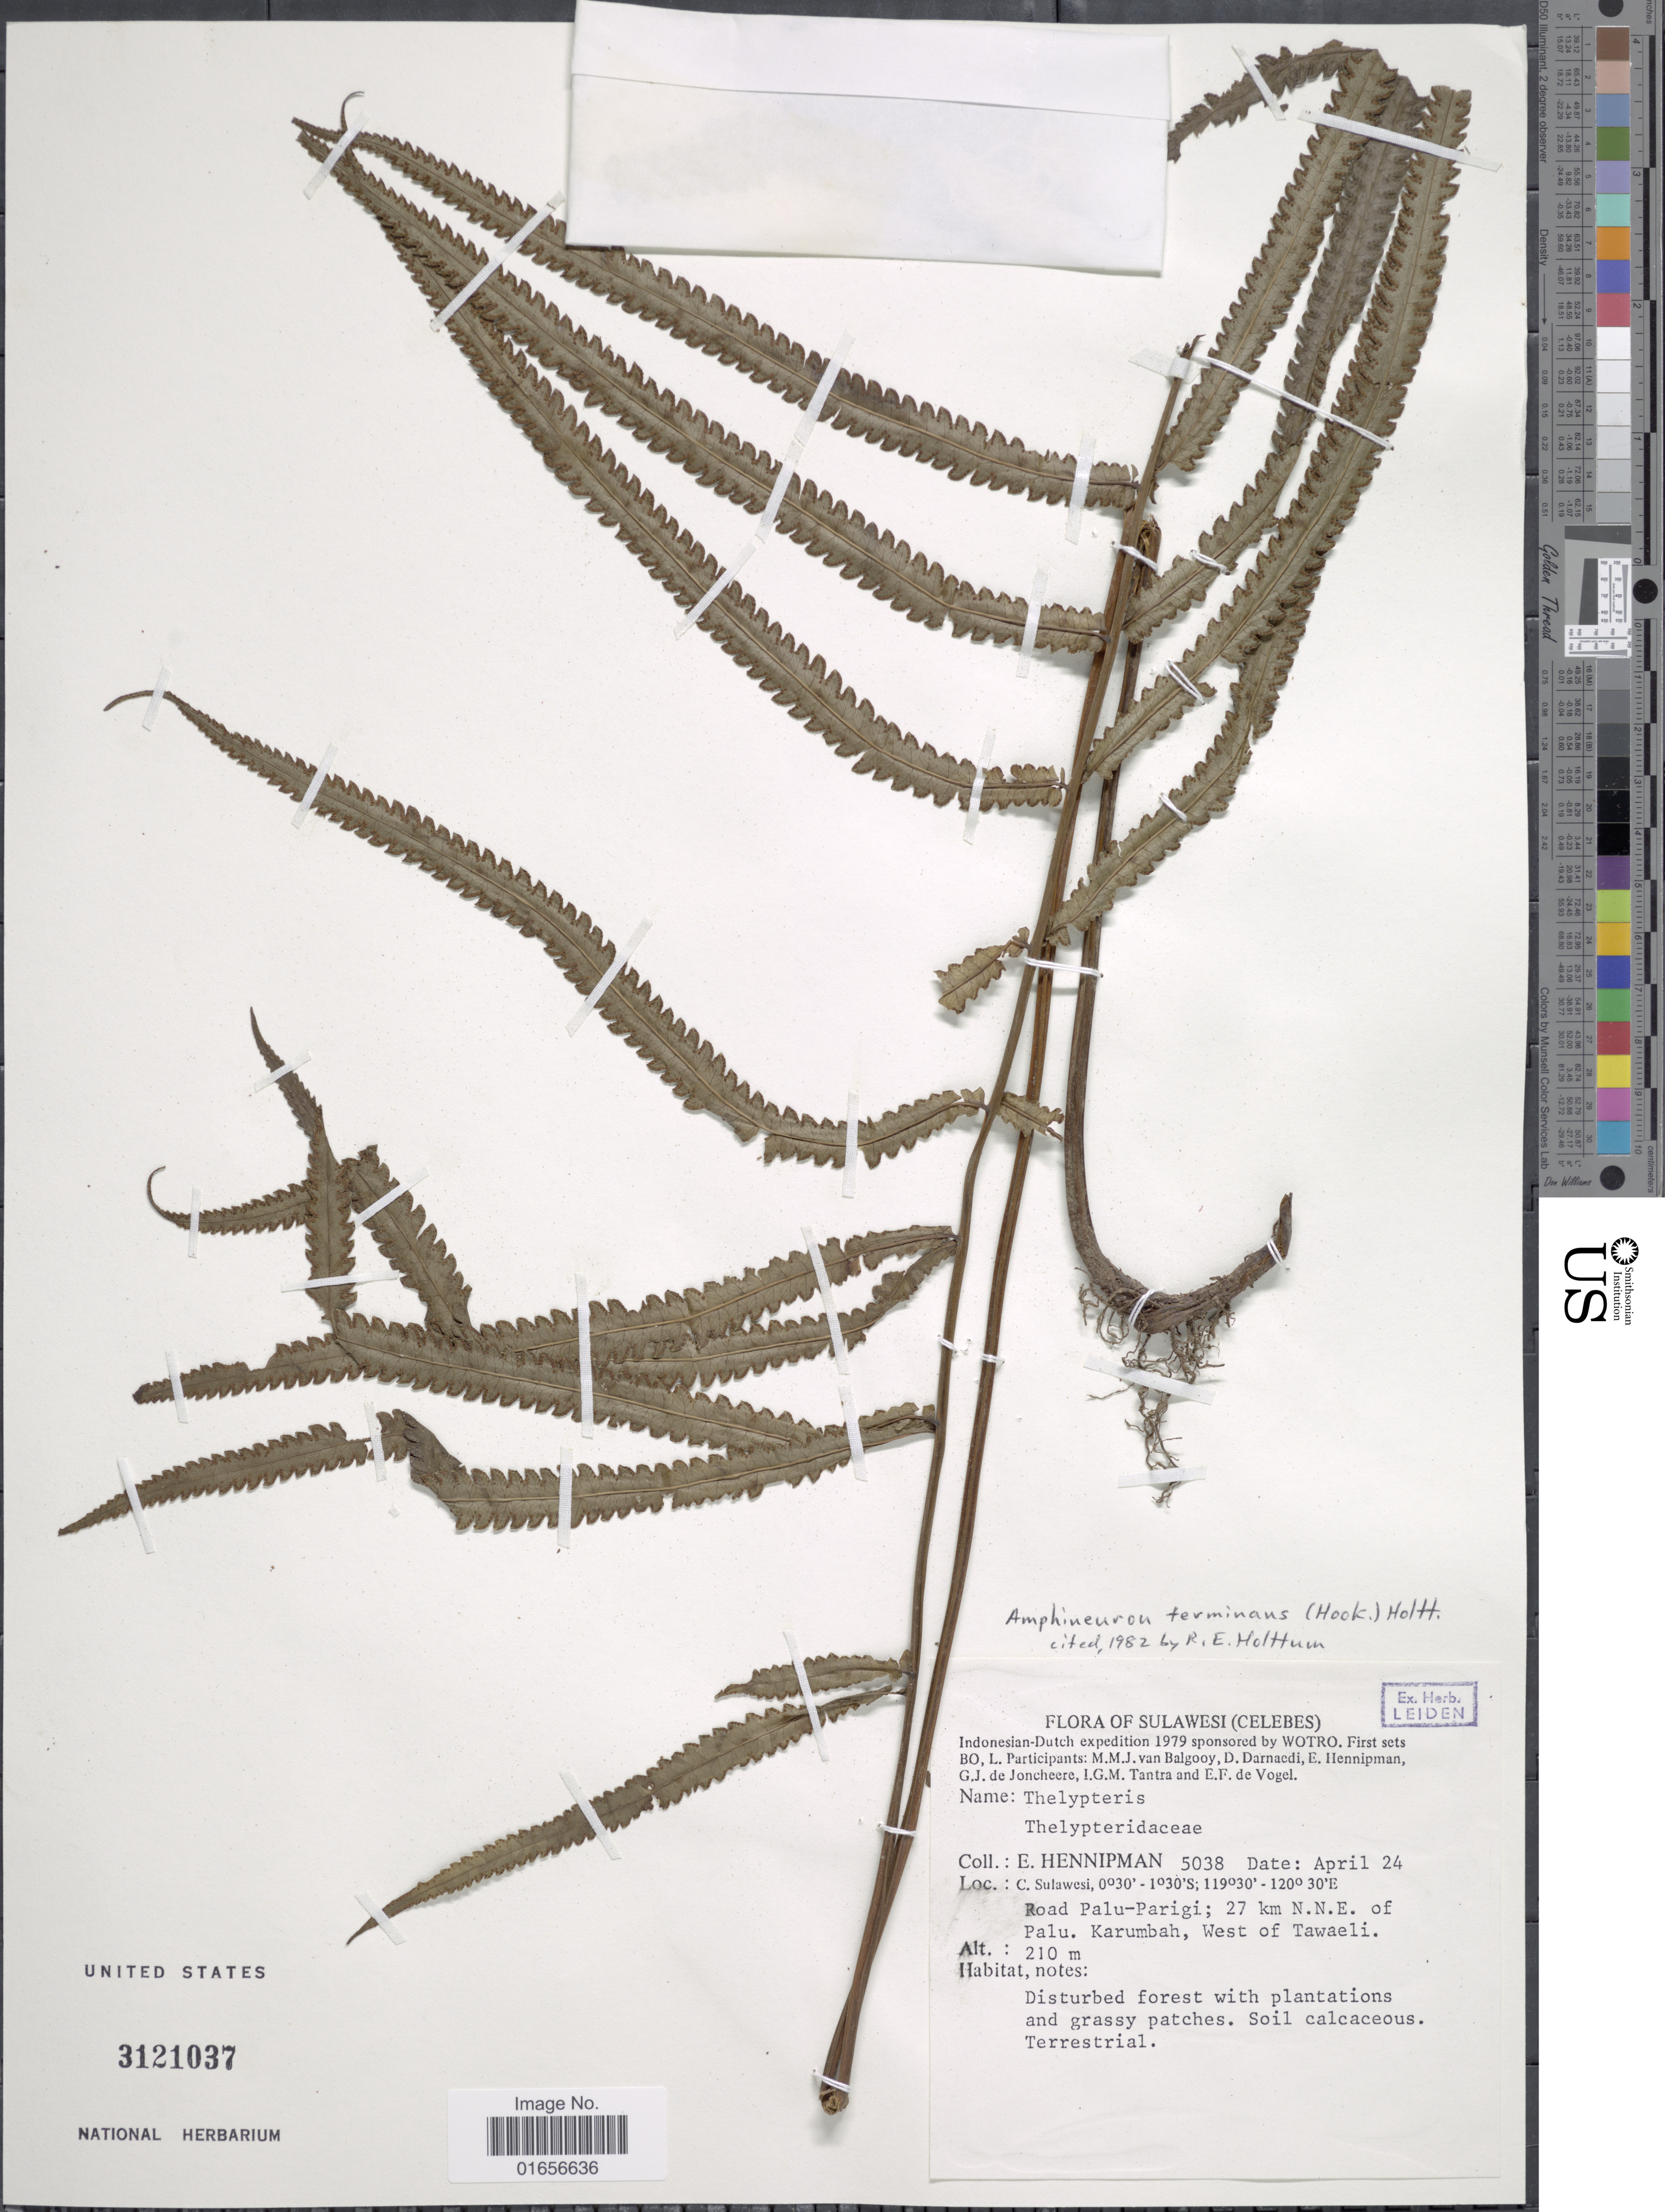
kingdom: Plantae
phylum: Tracheophyta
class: Polypodiopsida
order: Polypodiales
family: Thelypteridaceae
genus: Amphineuron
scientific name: Amphineuron terminans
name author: (J. Sm. ex Hook.) Holttum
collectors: E. Hennipman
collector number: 5038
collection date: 1979-04-24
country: Indonesia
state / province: Sulawesi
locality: Sulawesi (Celebes), C. Sulawesi, Road Palu-Parigi; 27 km N.N.E. of Palu, Karumbah, West of Tawaeli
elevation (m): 210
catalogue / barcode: US 3121037